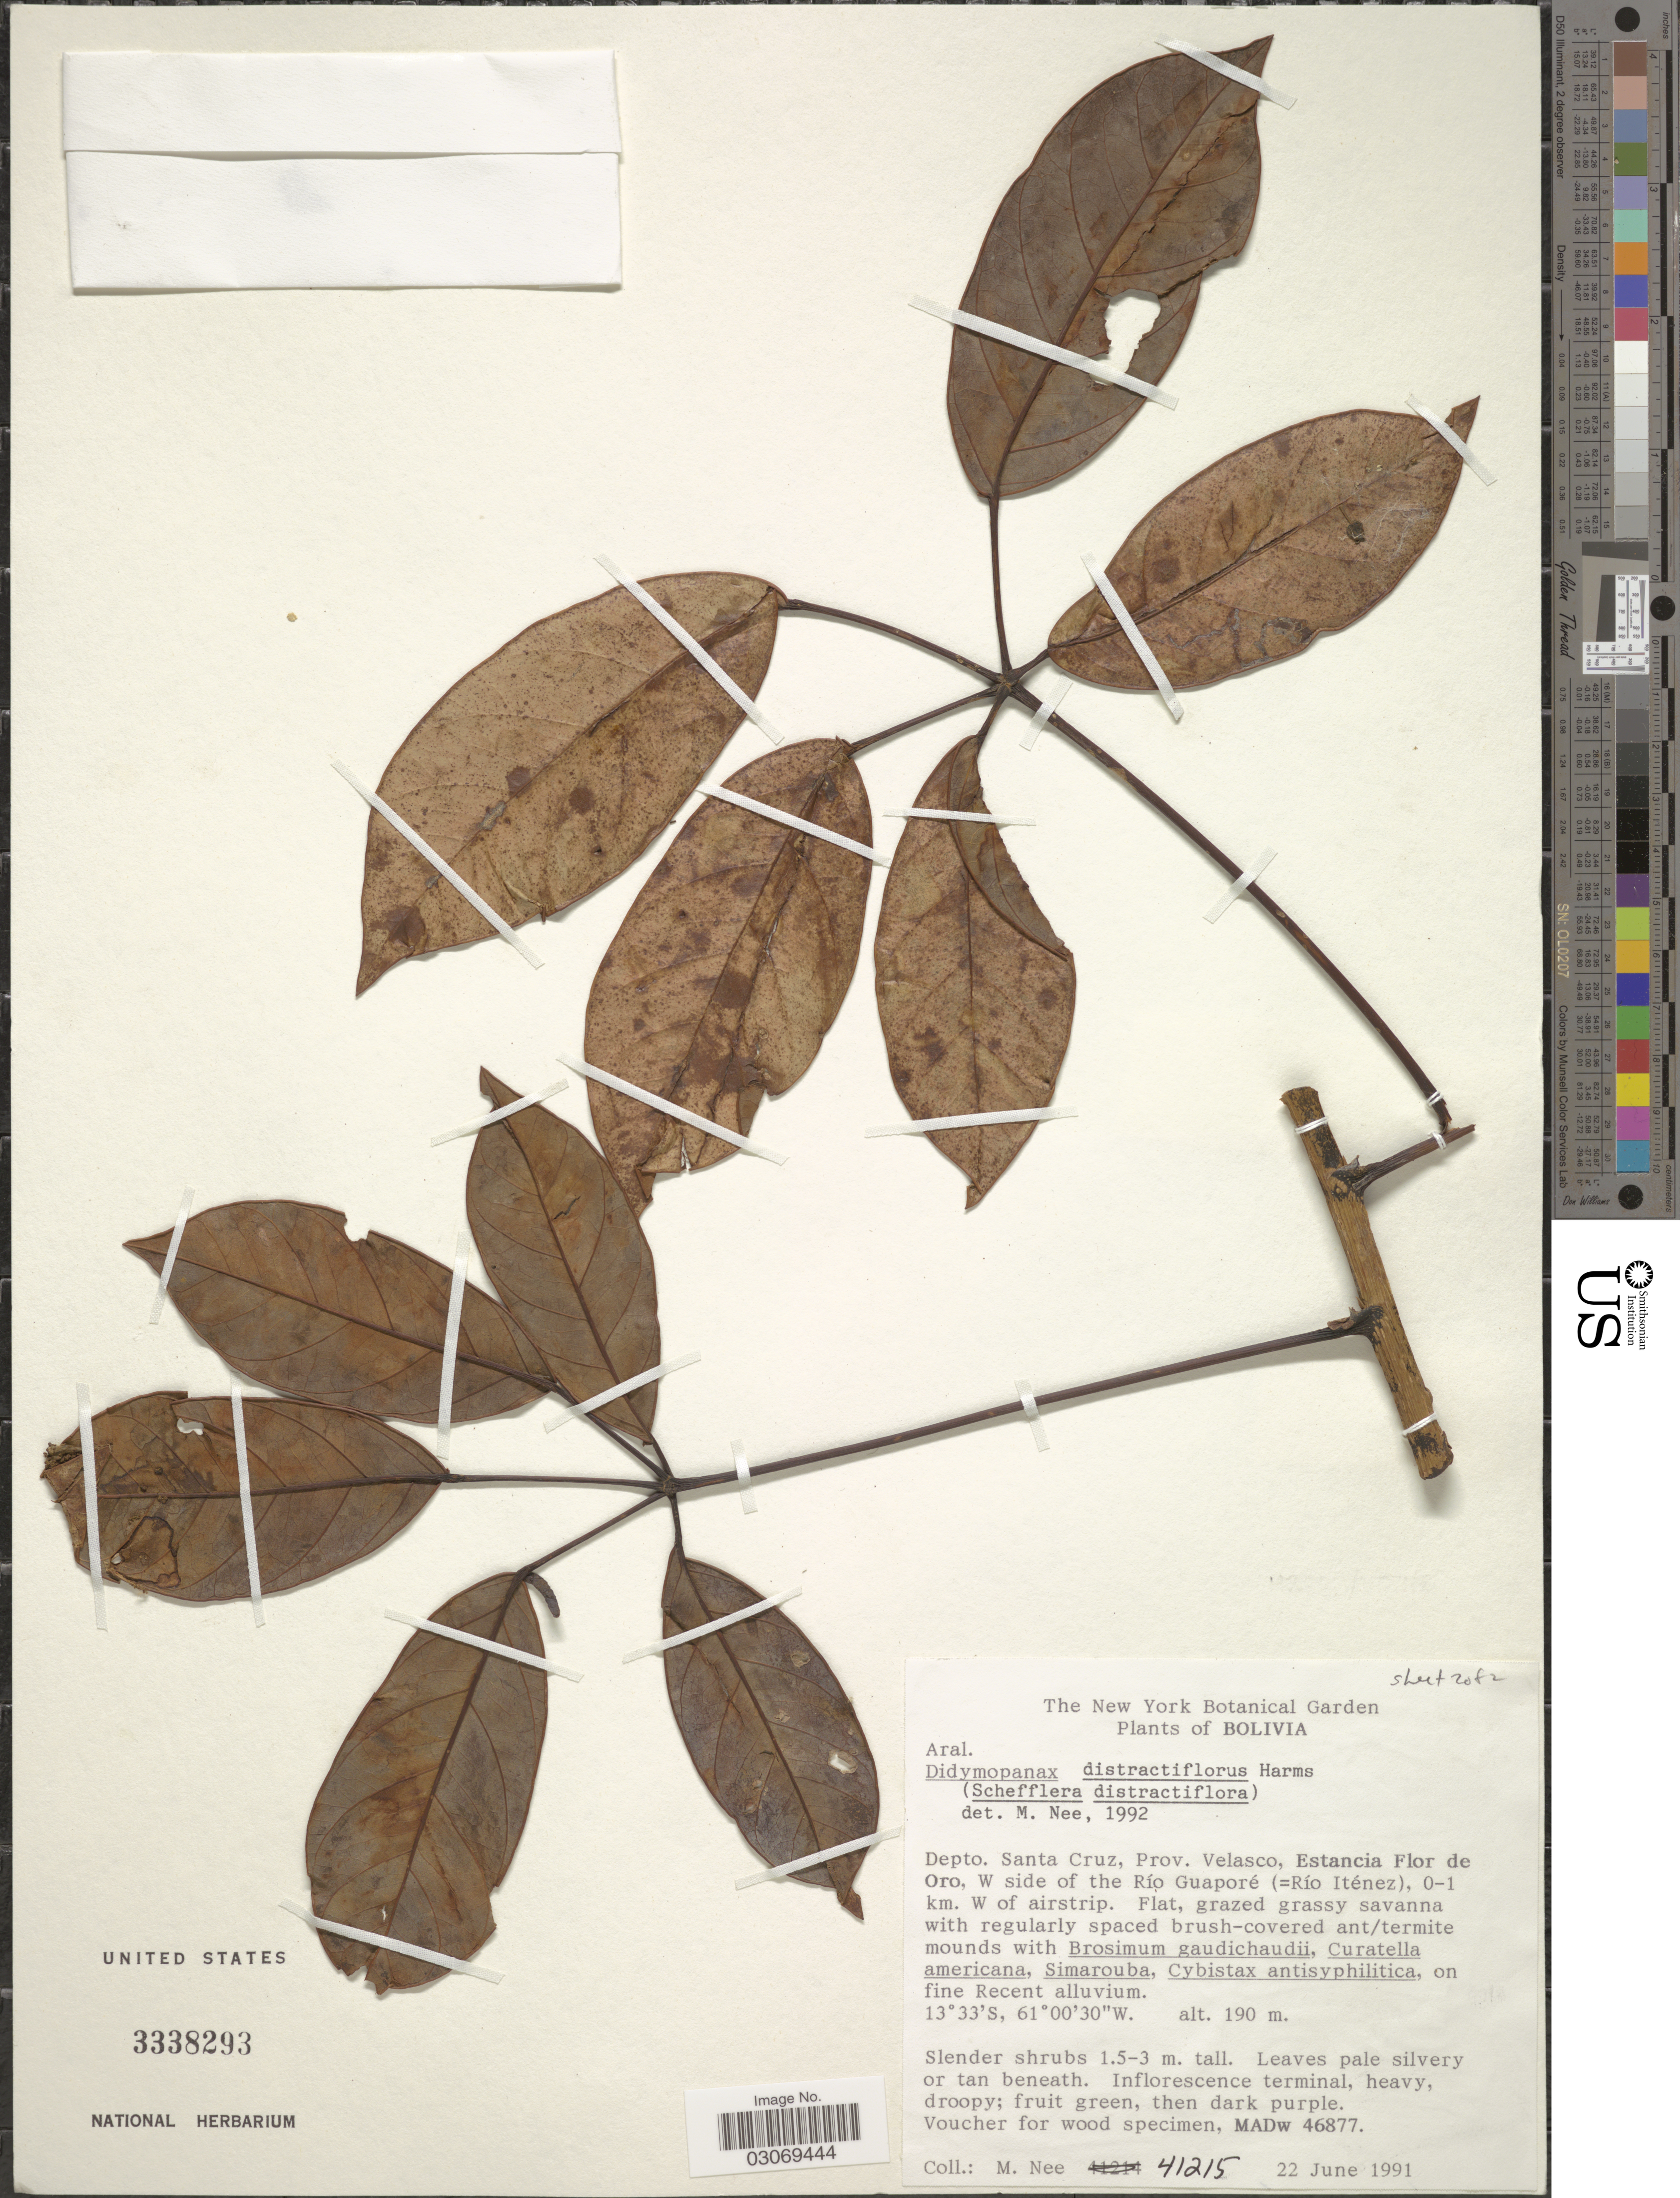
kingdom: Plantae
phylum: Tracheophyta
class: Magnoliopsida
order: Apiales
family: Araliaceae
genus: Schefflera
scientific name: Schefflera distractiflora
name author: (Harms) Frodin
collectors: M. Nee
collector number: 41215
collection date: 1991-06-22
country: Bolivia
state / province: Santa Cruz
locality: Depto. Santa Cruz, Prov. Velasco, Estancia Flor de Oro, W side of the Río Guaporé (=Río Iténez), 0-1 km. W of airstrip.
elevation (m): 190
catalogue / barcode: US 3338293